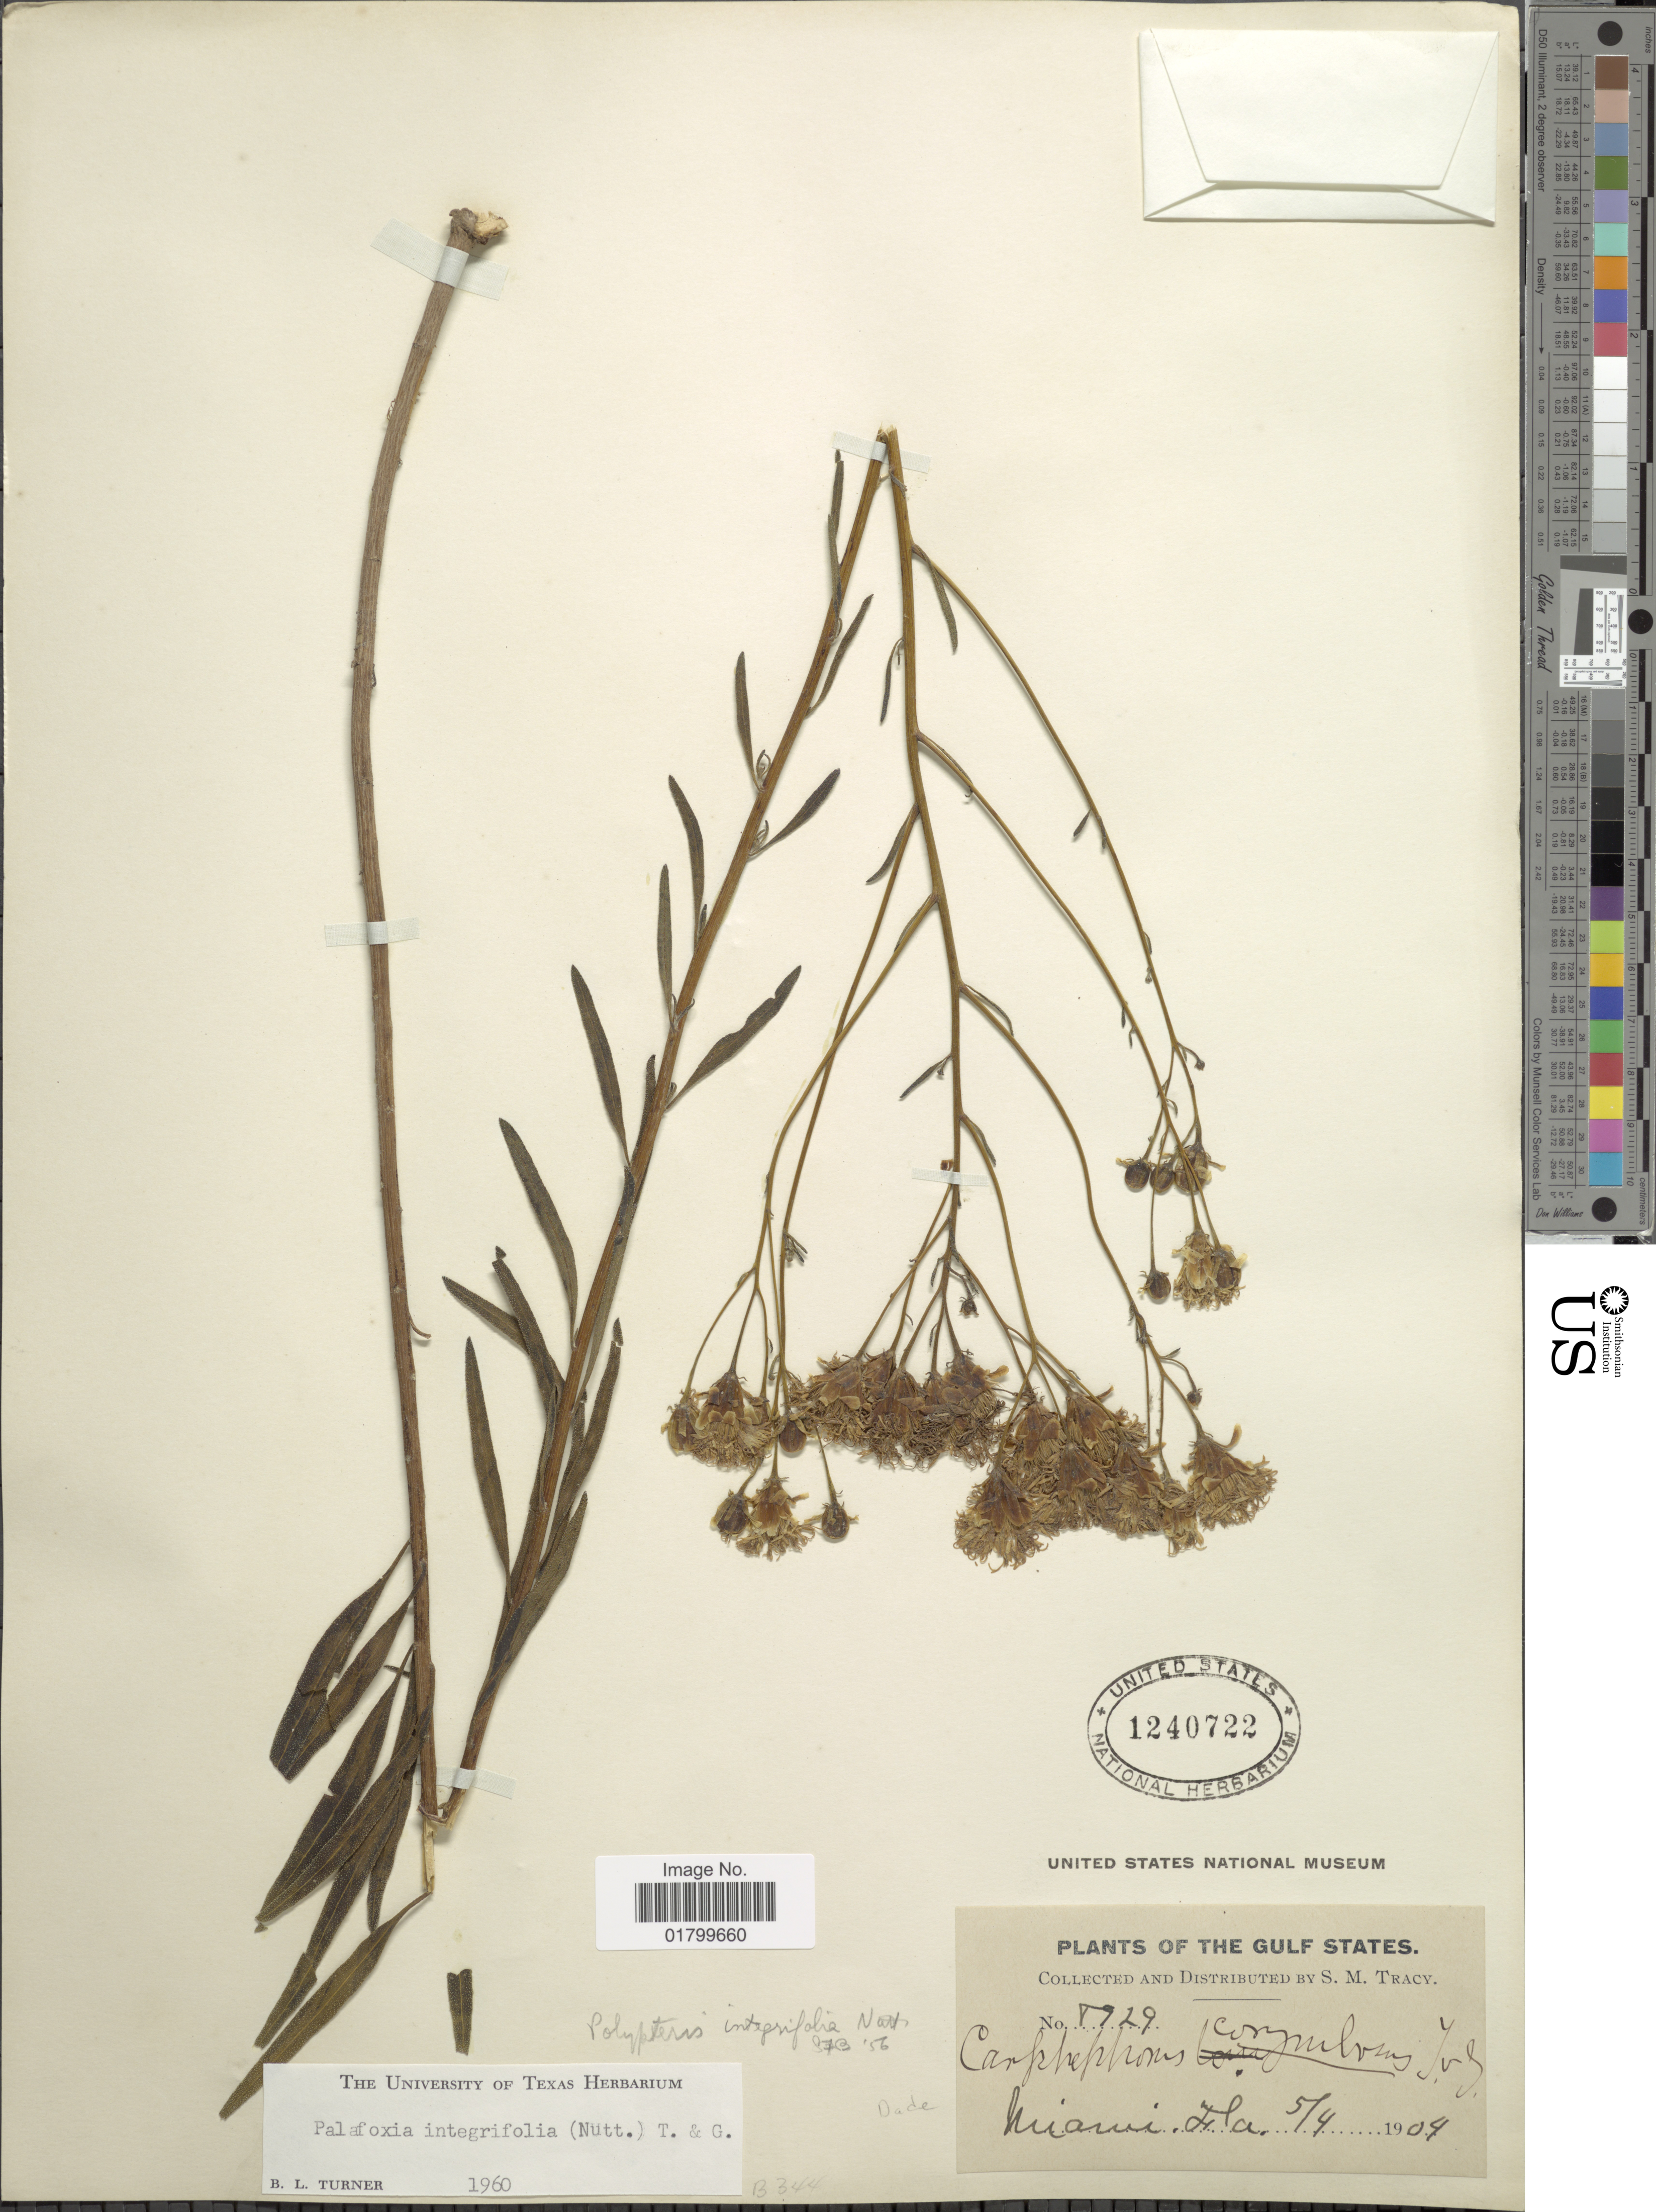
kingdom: Plantae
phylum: Tracheophyta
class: Magnoliopsida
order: Asterales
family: Asteraceae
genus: Palafoxia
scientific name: Palafoxia integrifolia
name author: (Nutt.) Torr. & A. Gray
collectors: S. M. Tracy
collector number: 8929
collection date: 1904-05-04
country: United States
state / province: Florida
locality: Miami, Fla.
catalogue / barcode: US 1240722